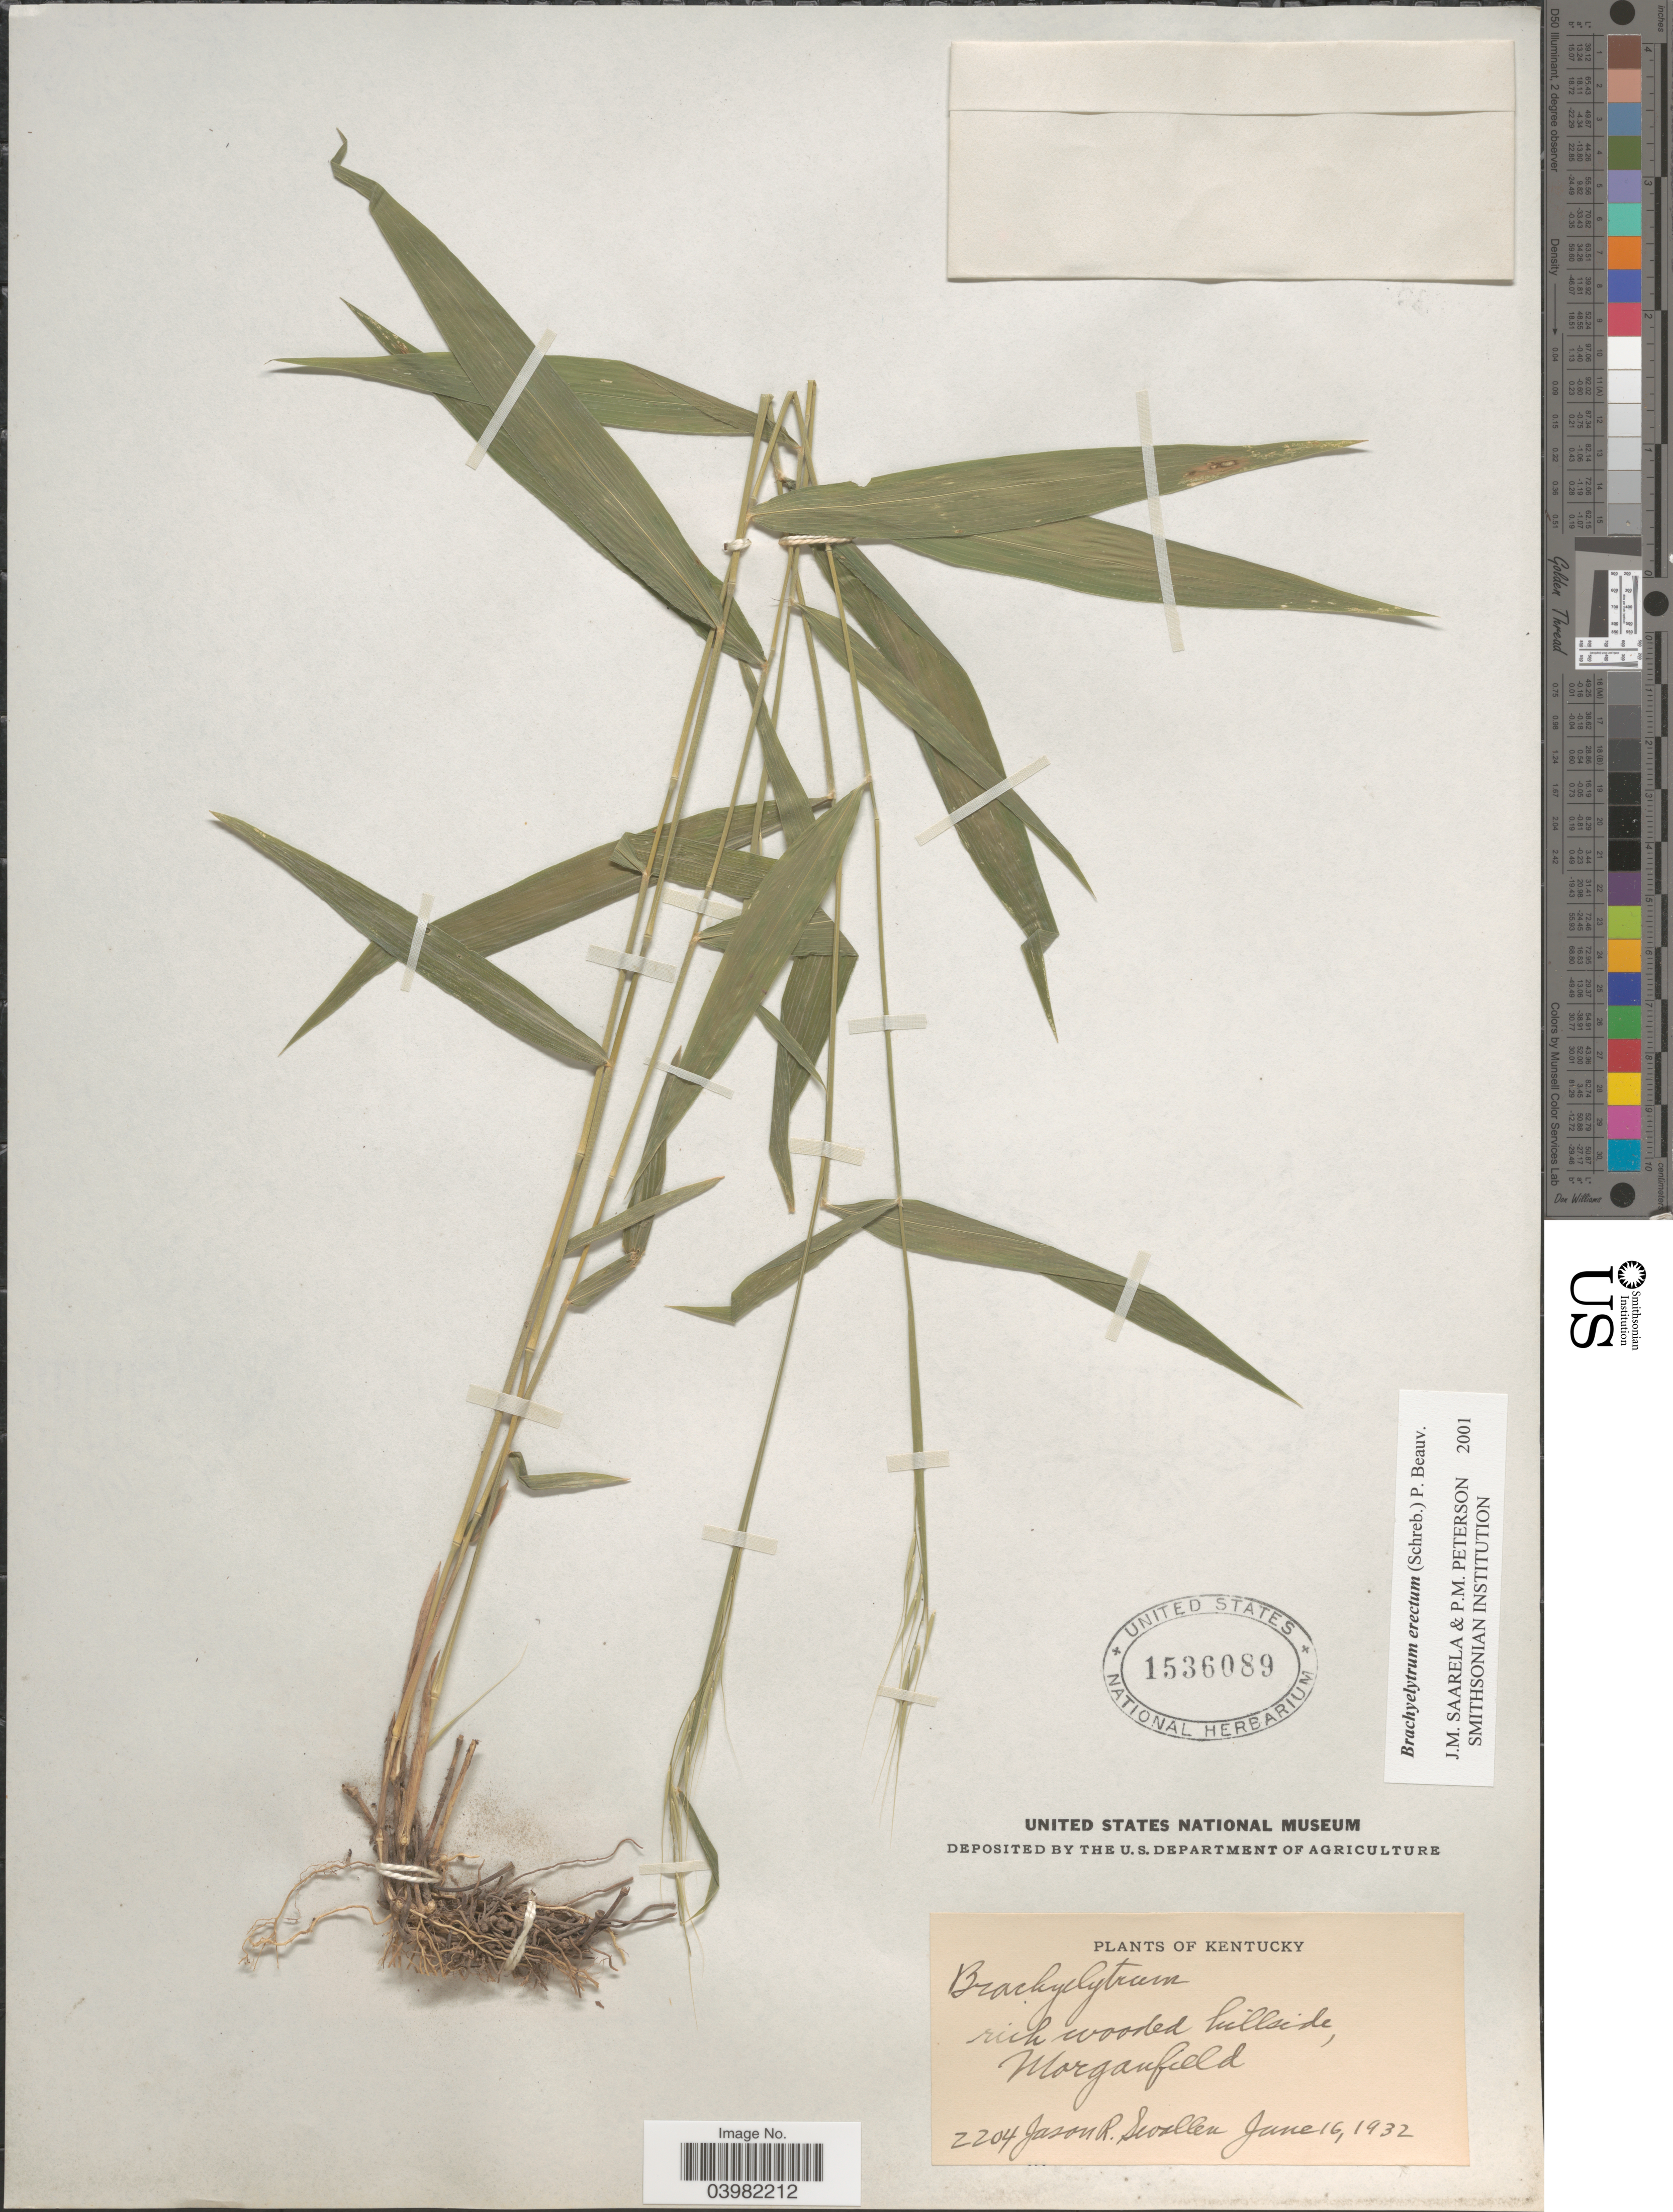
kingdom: Plantae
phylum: Tracheophyta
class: Liliopsida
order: Poales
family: Poaceae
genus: Brachyelytrum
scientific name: Brachyelytrum erectum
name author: (Schreb.) P. Beauv.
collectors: J. R. Swallen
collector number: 2204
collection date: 1932-06-16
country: United States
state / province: Kentucky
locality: Morganfield.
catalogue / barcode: US 1536089